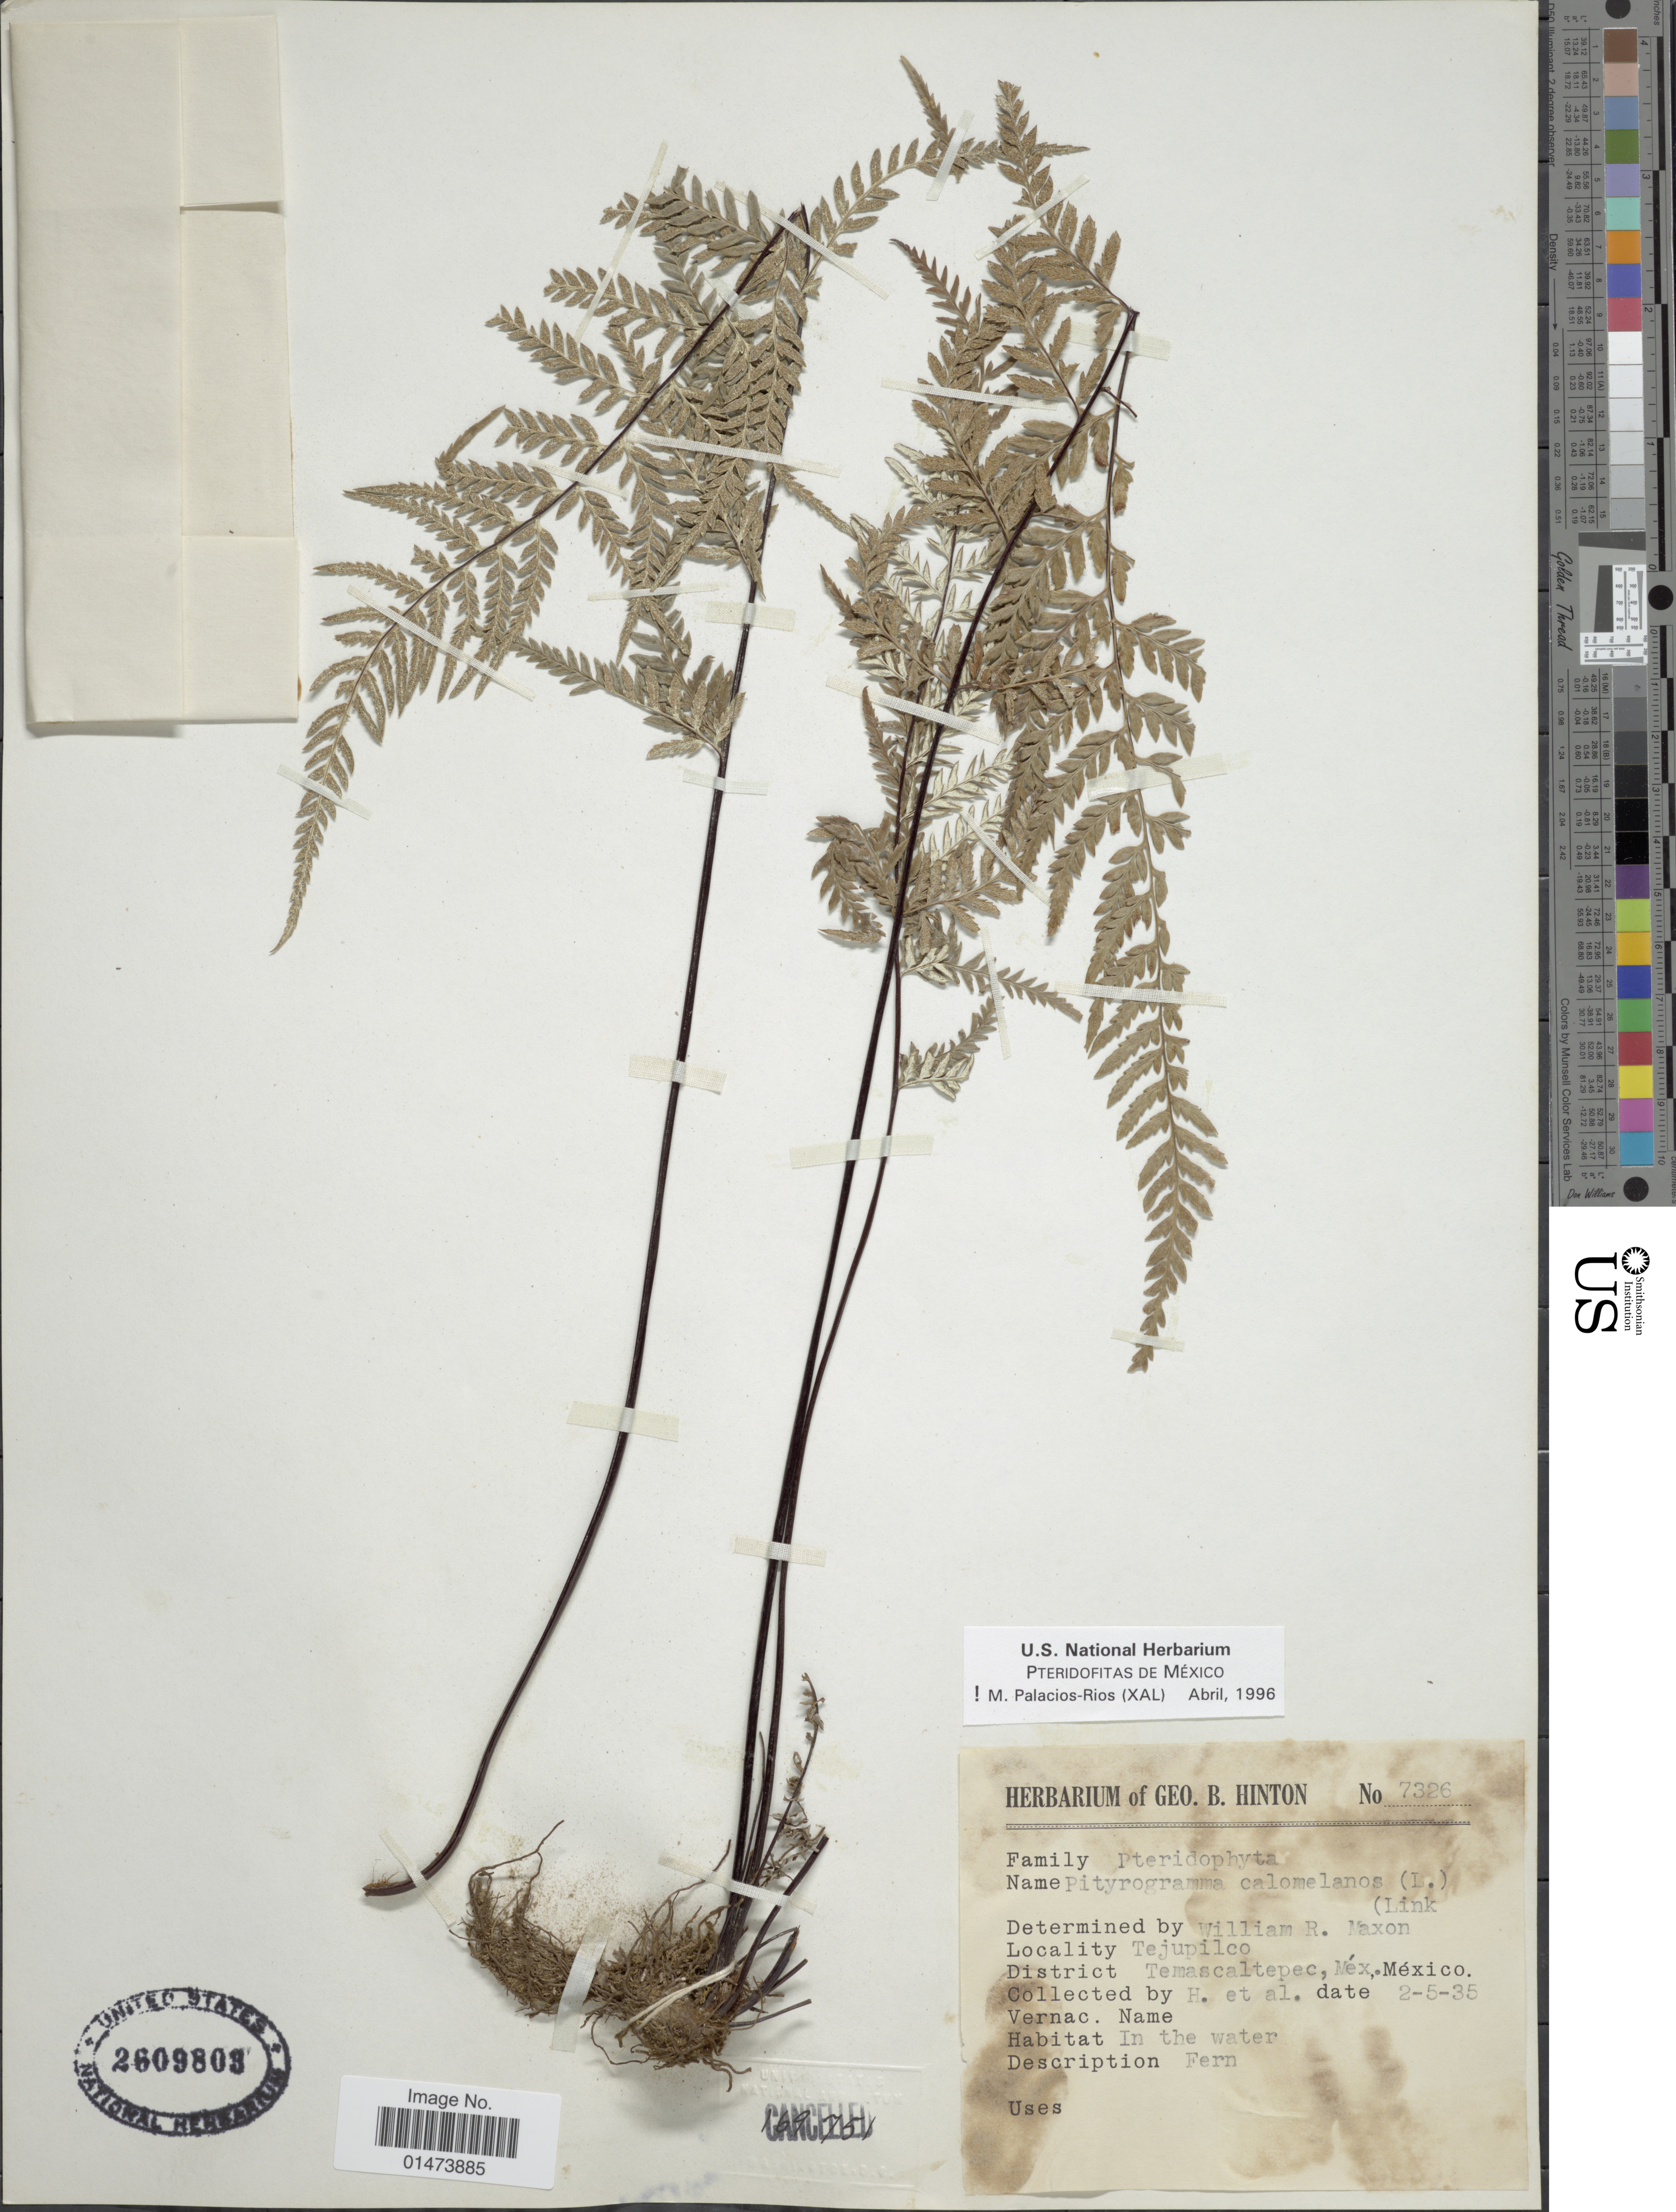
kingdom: Plantae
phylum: Tracheophyta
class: Polypodiopsida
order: Polypodiales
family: Pteridaceae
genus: Pityrogramma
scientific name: Pityrogramma calomelanos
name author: (L.) Link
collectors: G. B. Hinton & et al.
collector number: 7326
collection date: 1935-05-02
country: Mexico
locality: Tejupilco, Temascaltepec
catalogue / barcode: US 2609803